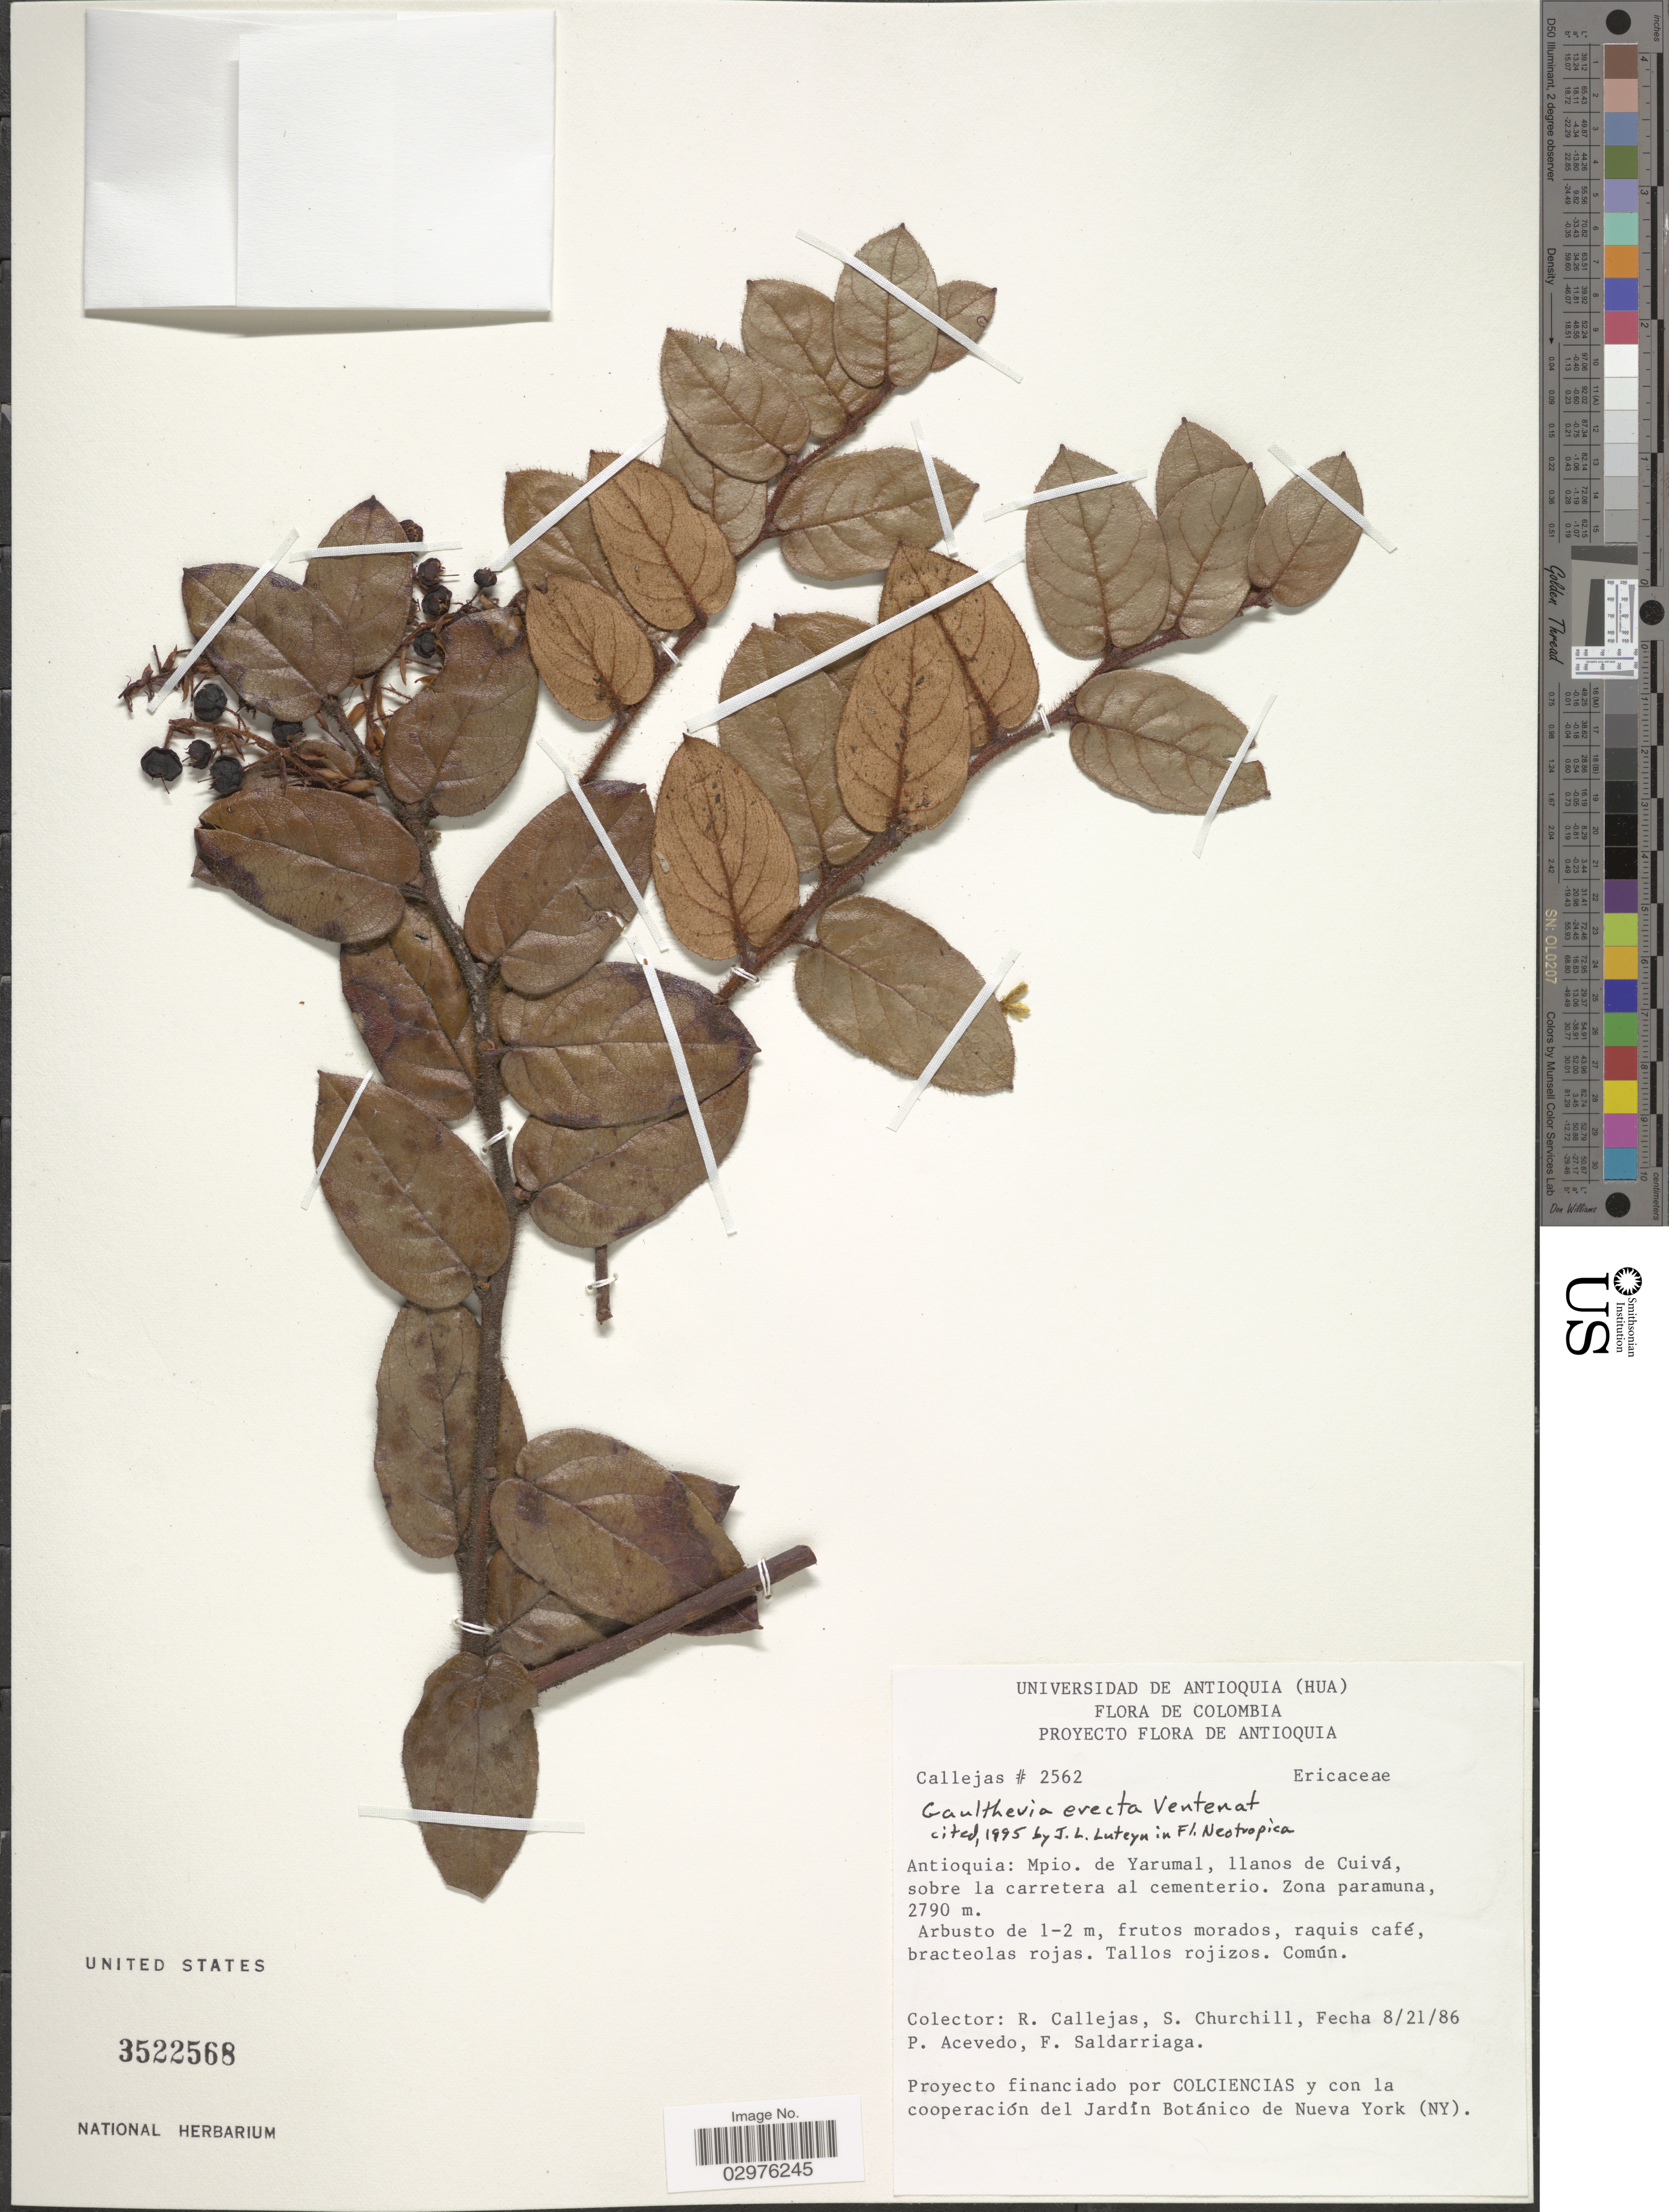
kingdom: Plantae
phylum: Tracheophyta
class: Magnoliopsida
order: Ericales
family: Ericaceae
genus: Gaultheria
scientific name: Gaultheria erecta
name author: Vent.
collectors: R. Callejas, S. Churchill, P. Acevedo-Rodr. & F. Saldarriaga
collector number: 2562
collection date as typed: Transcribed d/m/y: 21/8/86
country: Colombia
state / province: Antioquia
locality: Antioquia: Mpio. de Yarumal, llanos de Cuivá, sobre la carretera al cementerio. Zona paramuna.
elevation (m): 2790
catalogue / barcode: US 3522568